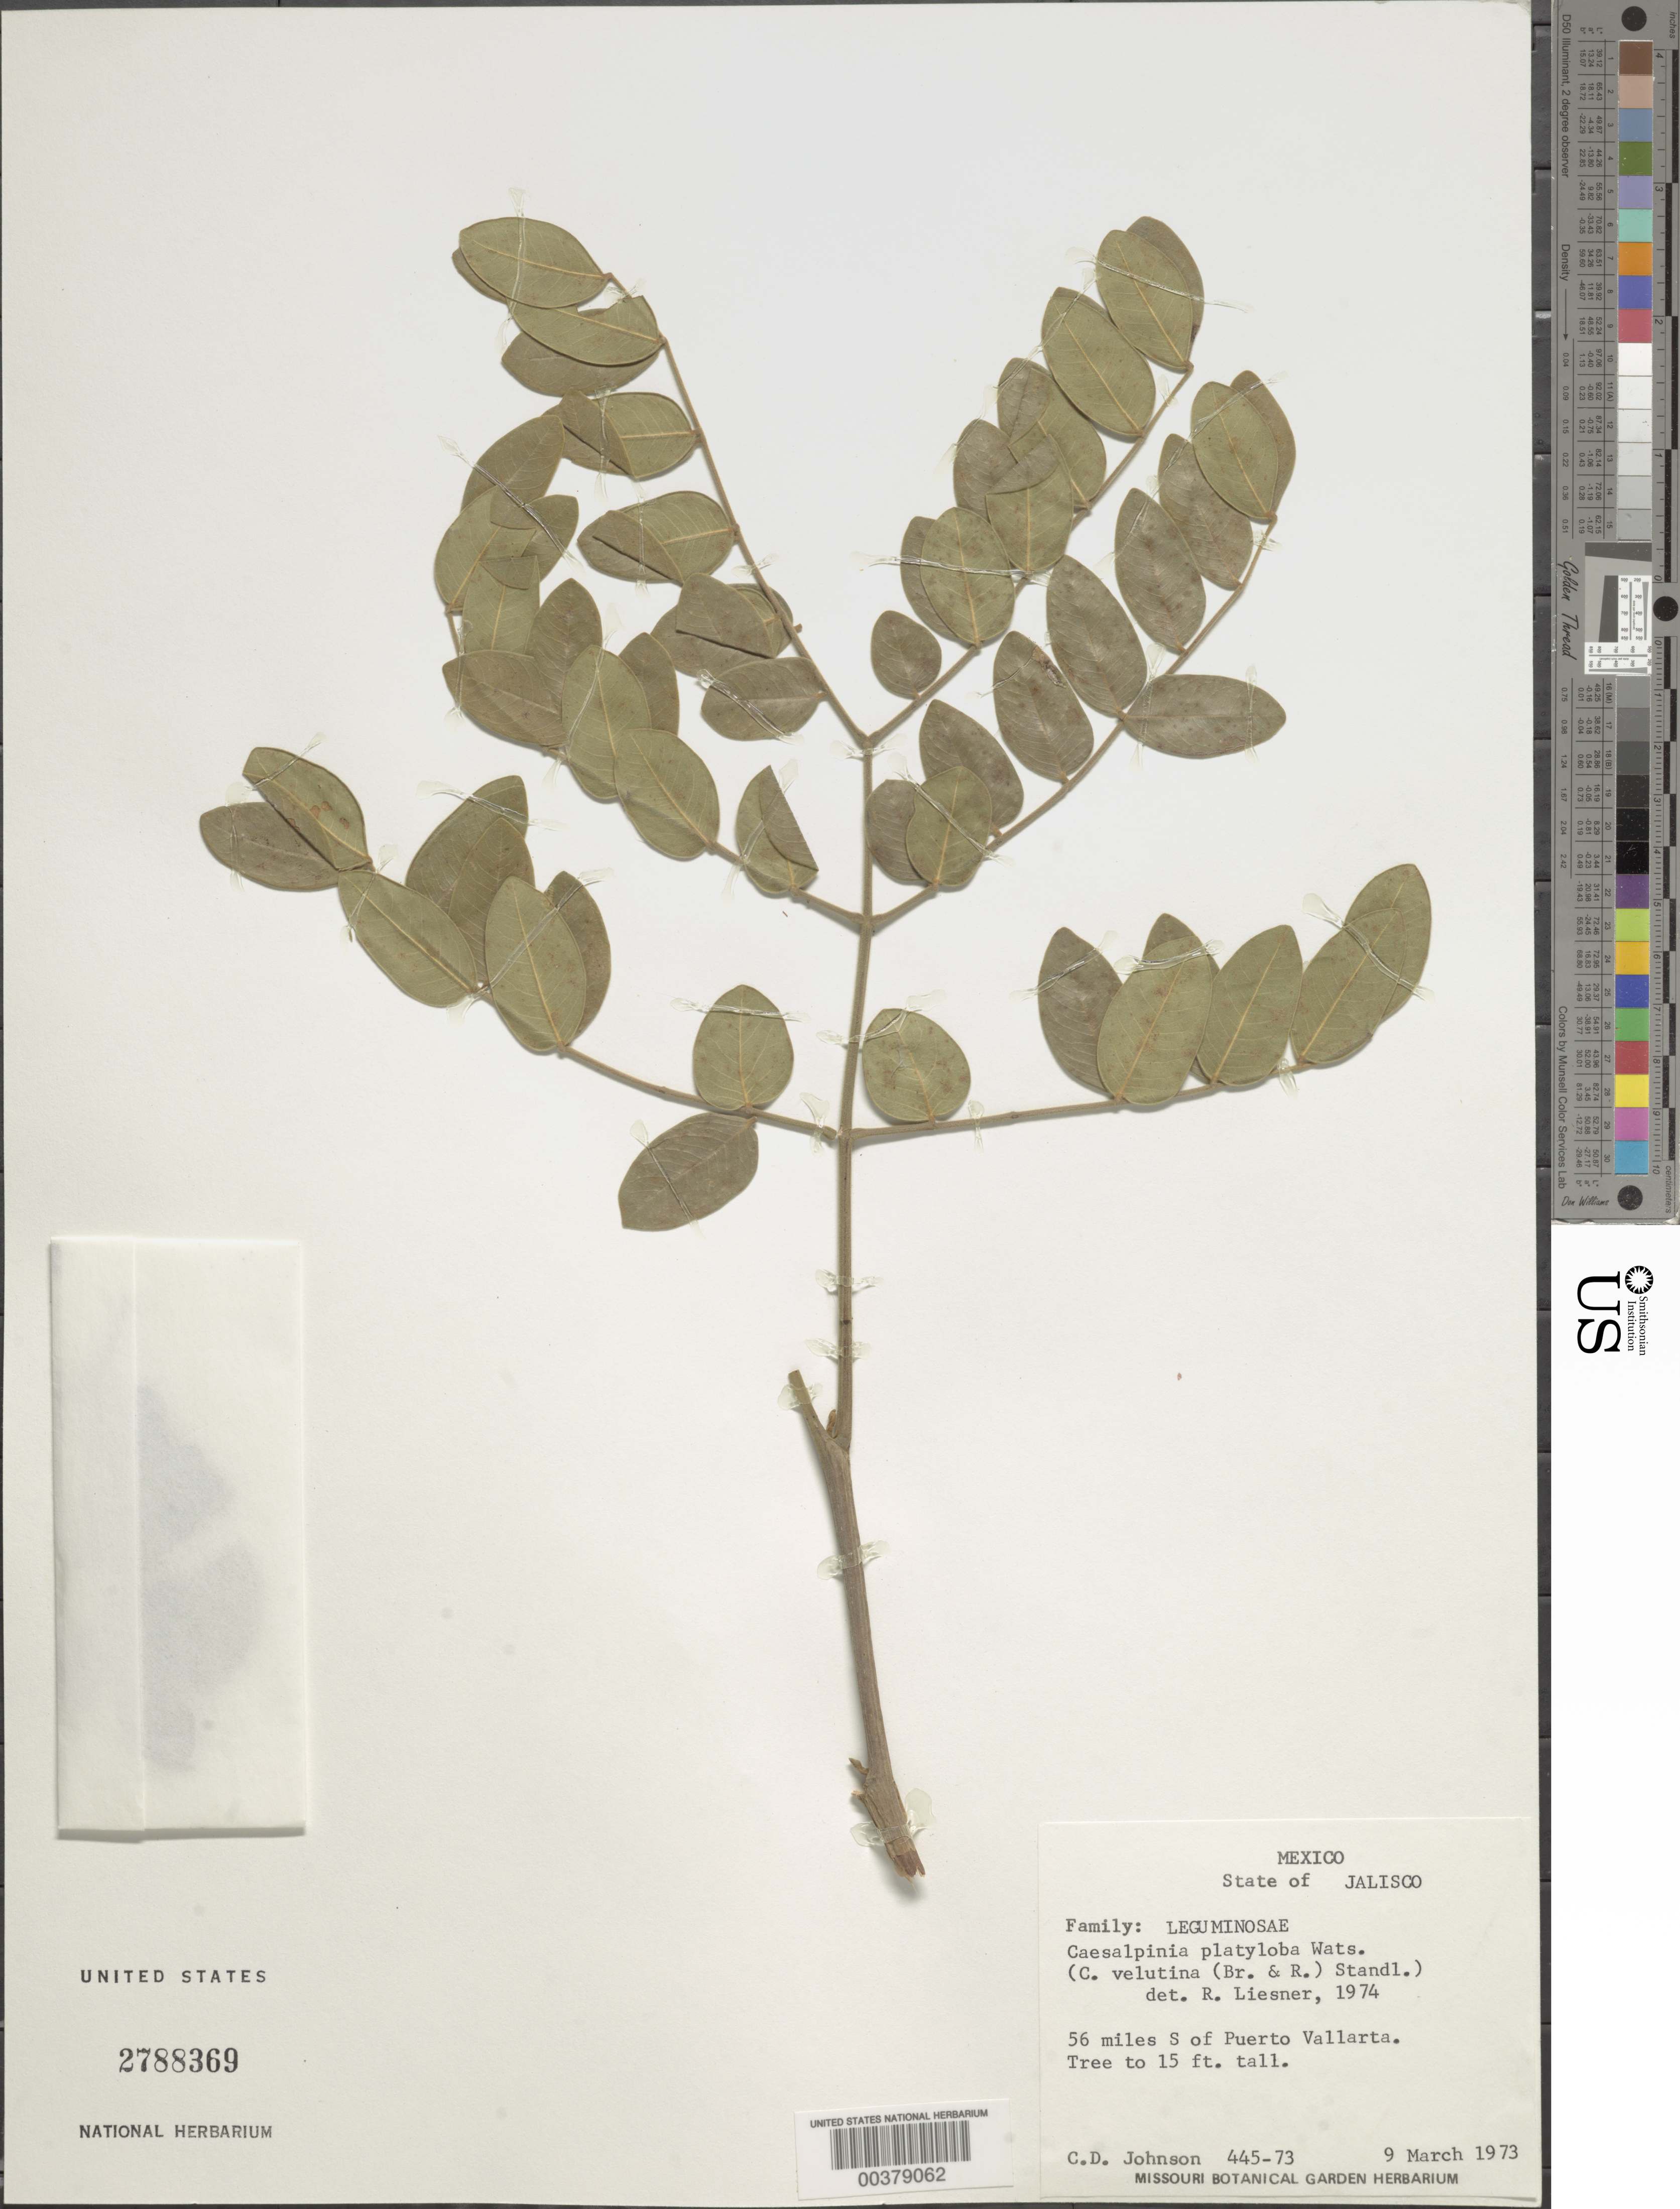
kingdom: Plantae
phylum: Tracheophyta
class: Magnoliopsida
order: Fabales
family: Fabaceae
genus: Coulteria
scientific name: Coulteria platyloba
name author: (S. Watson) N. Zamora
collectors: C. D. Johnson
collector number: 445-73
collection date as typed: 09 Mar 1973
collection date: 1973-03-09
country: Mexico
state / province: Jalisco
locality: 56 mi S of Puerto Vallarta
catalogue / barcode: US 2788369